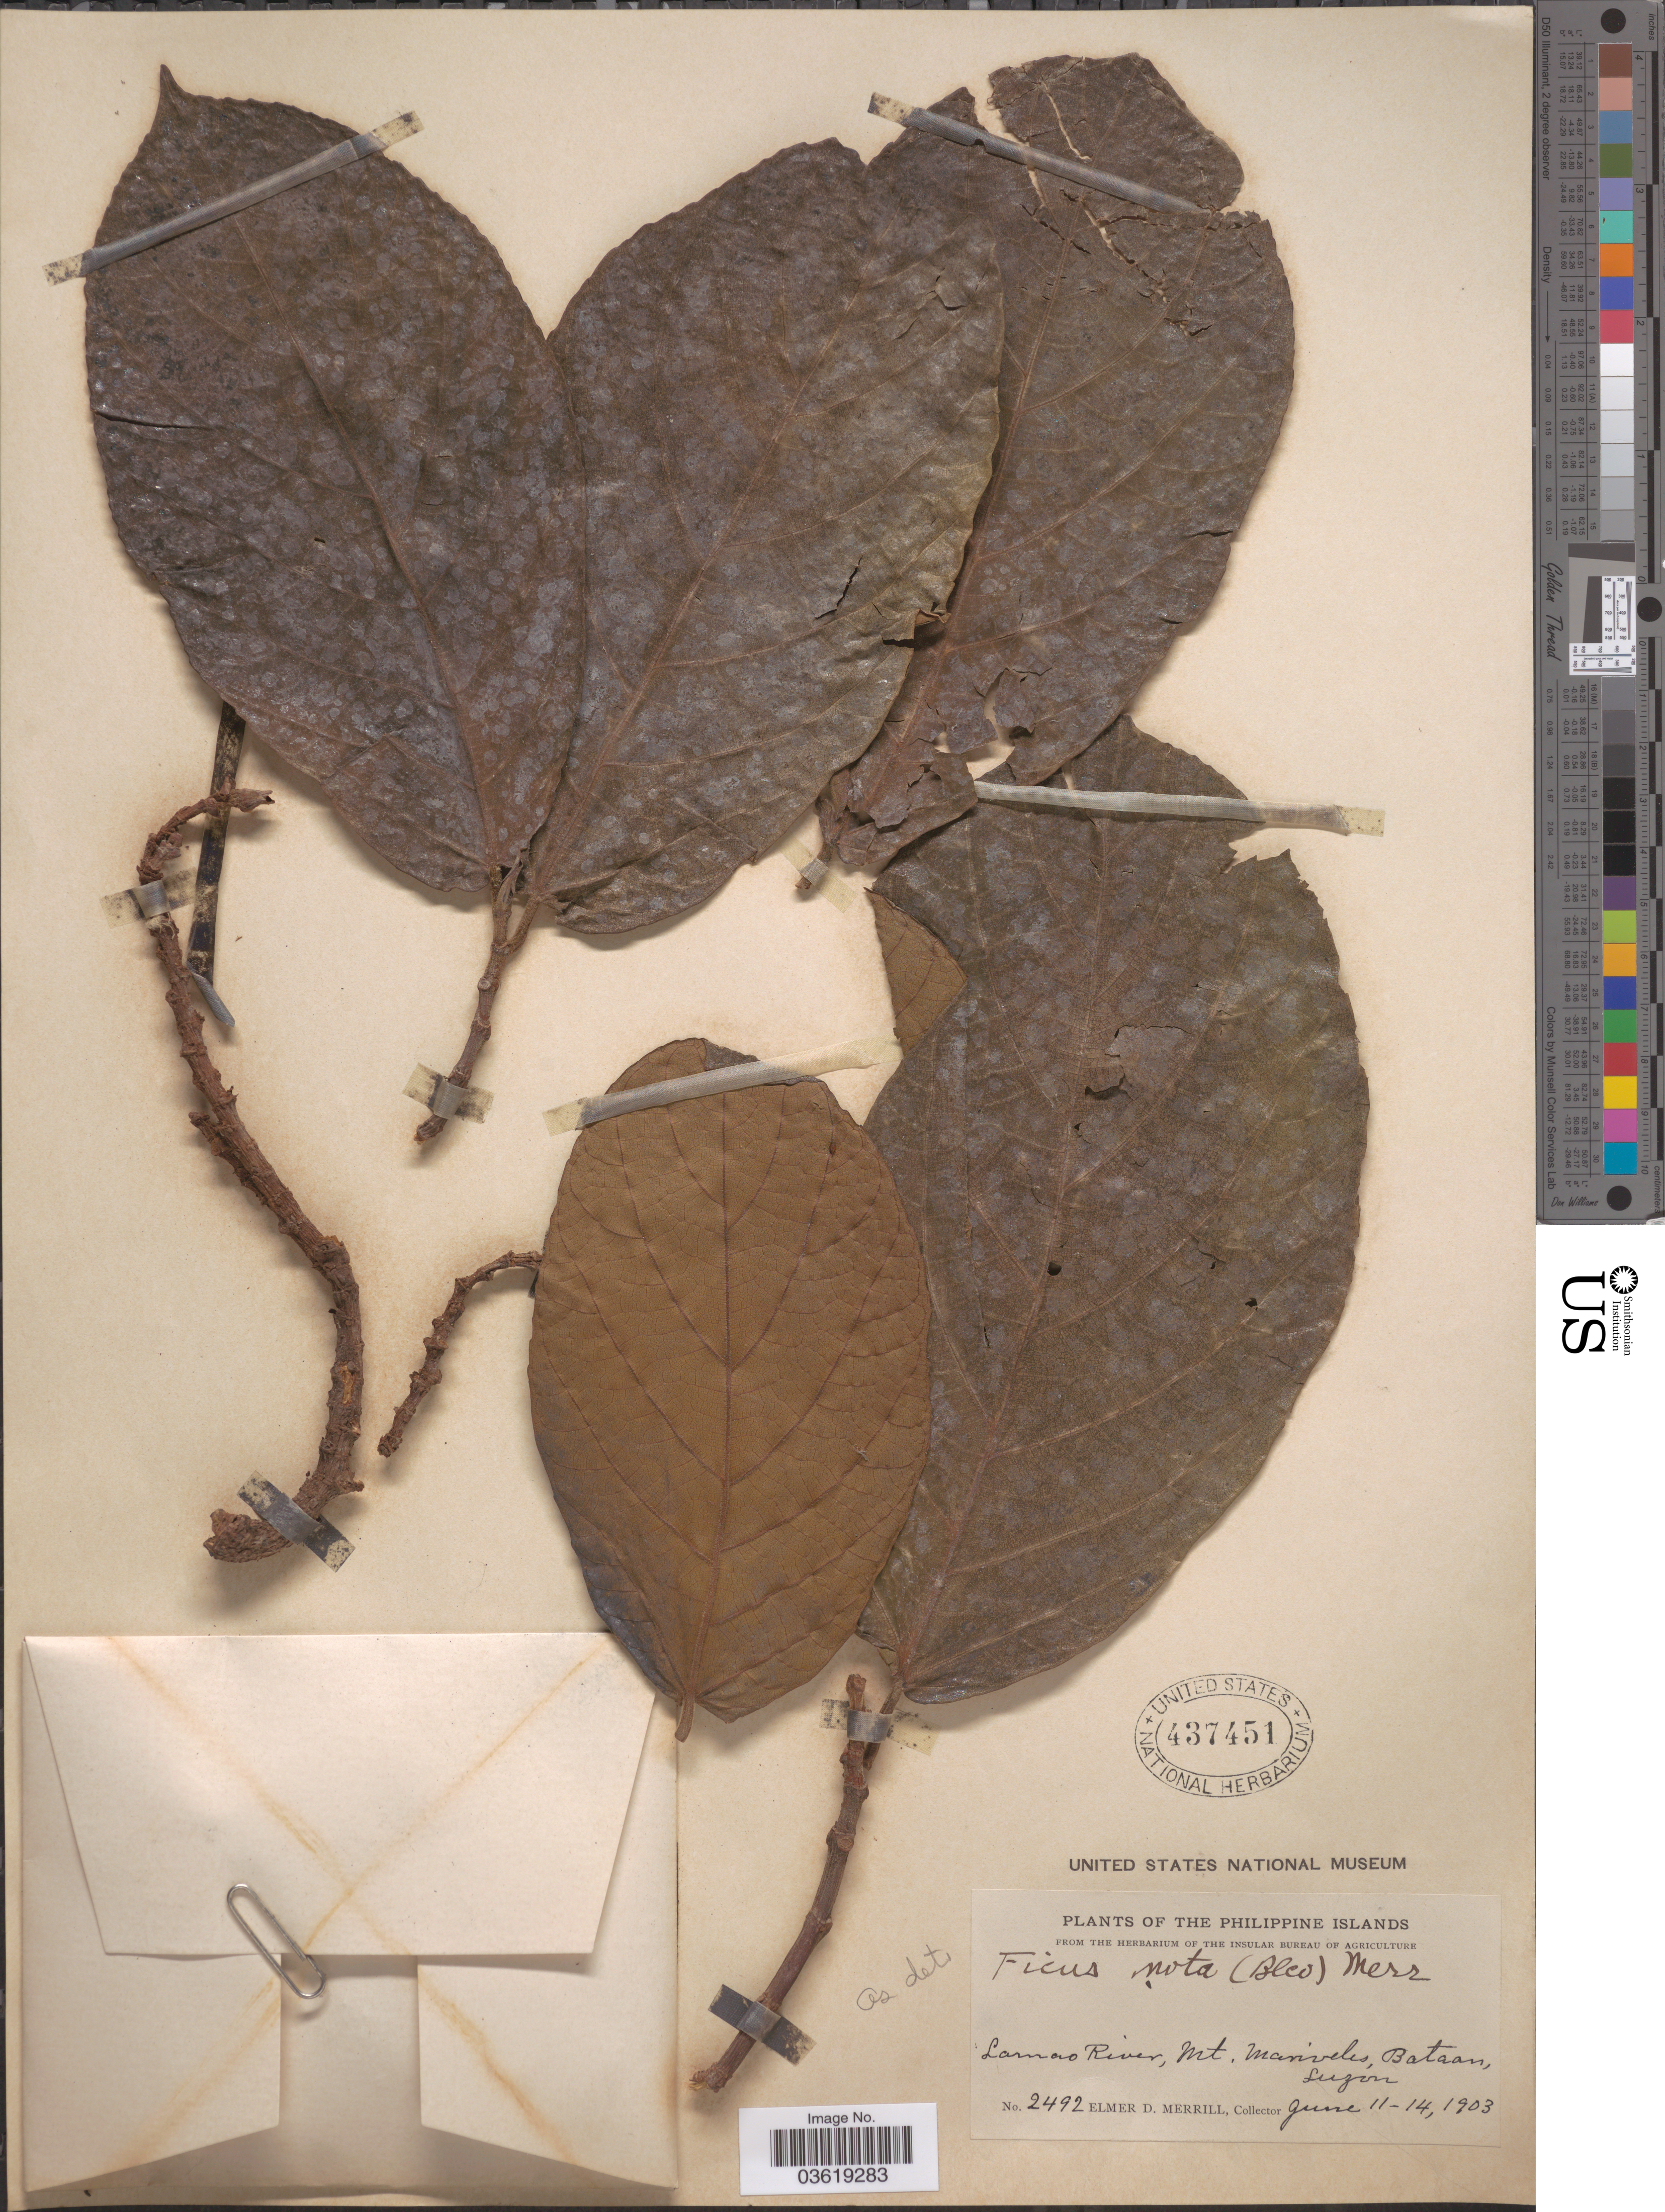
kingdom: Plantae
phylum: Tracheophyta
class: Magnoliopsida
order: Rosales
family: Moraceae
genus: Ficus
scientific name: Ficus nota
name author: (C.E. Blanco) Merr.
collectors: E. D. Merrill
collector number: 2492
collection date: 1903-06-11/1903-06-14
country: Philippines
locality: The Philippine Islands. Lamao River, Mt. Mariveles, Bataan, Luzon.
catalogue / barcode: US 437451